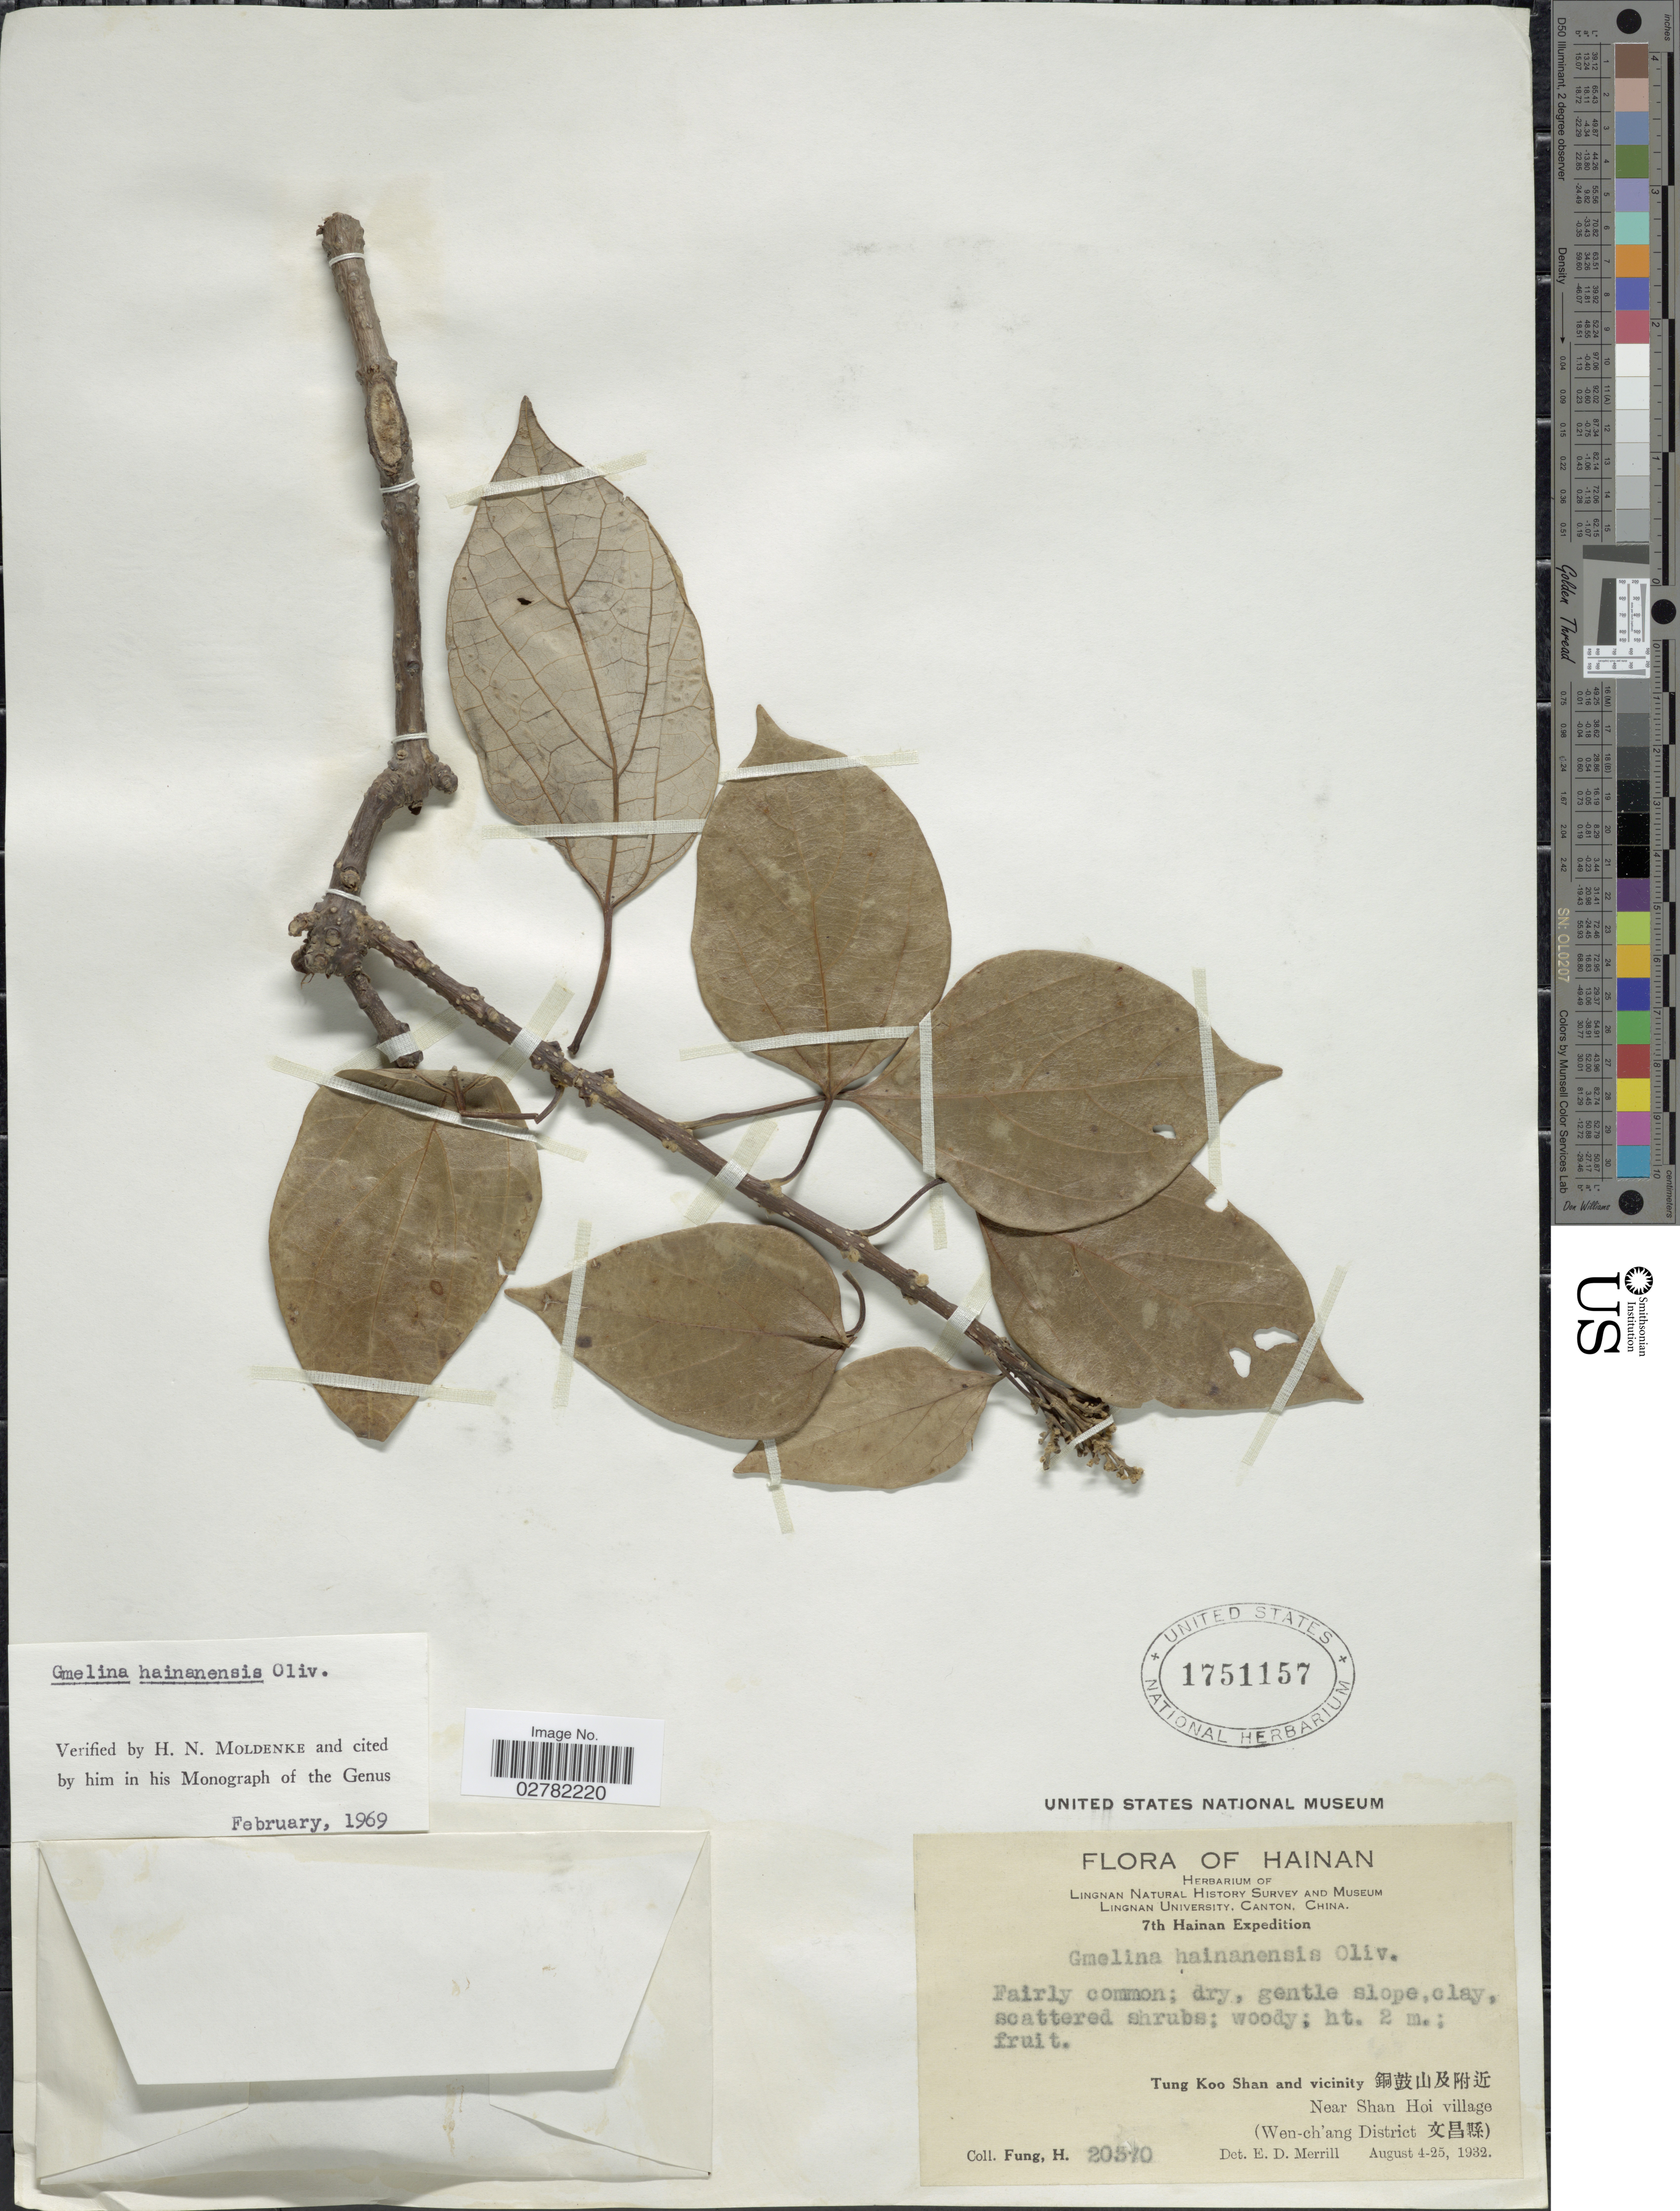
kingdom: Plantae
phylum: Tracheophyta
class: Magnoliopsida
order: Lamiales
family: Lamiaceae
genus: Gmelina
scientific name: Gmelina hainanensis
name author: Oliv.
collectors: H. Fung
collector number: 20570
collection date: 1932-08-04/1932-08-25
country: China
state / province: Hainan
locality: Tung Koo Shan and vicinity. Near Shan Hoi village. (Wen-ch'ang District).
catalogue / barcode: US 1751157